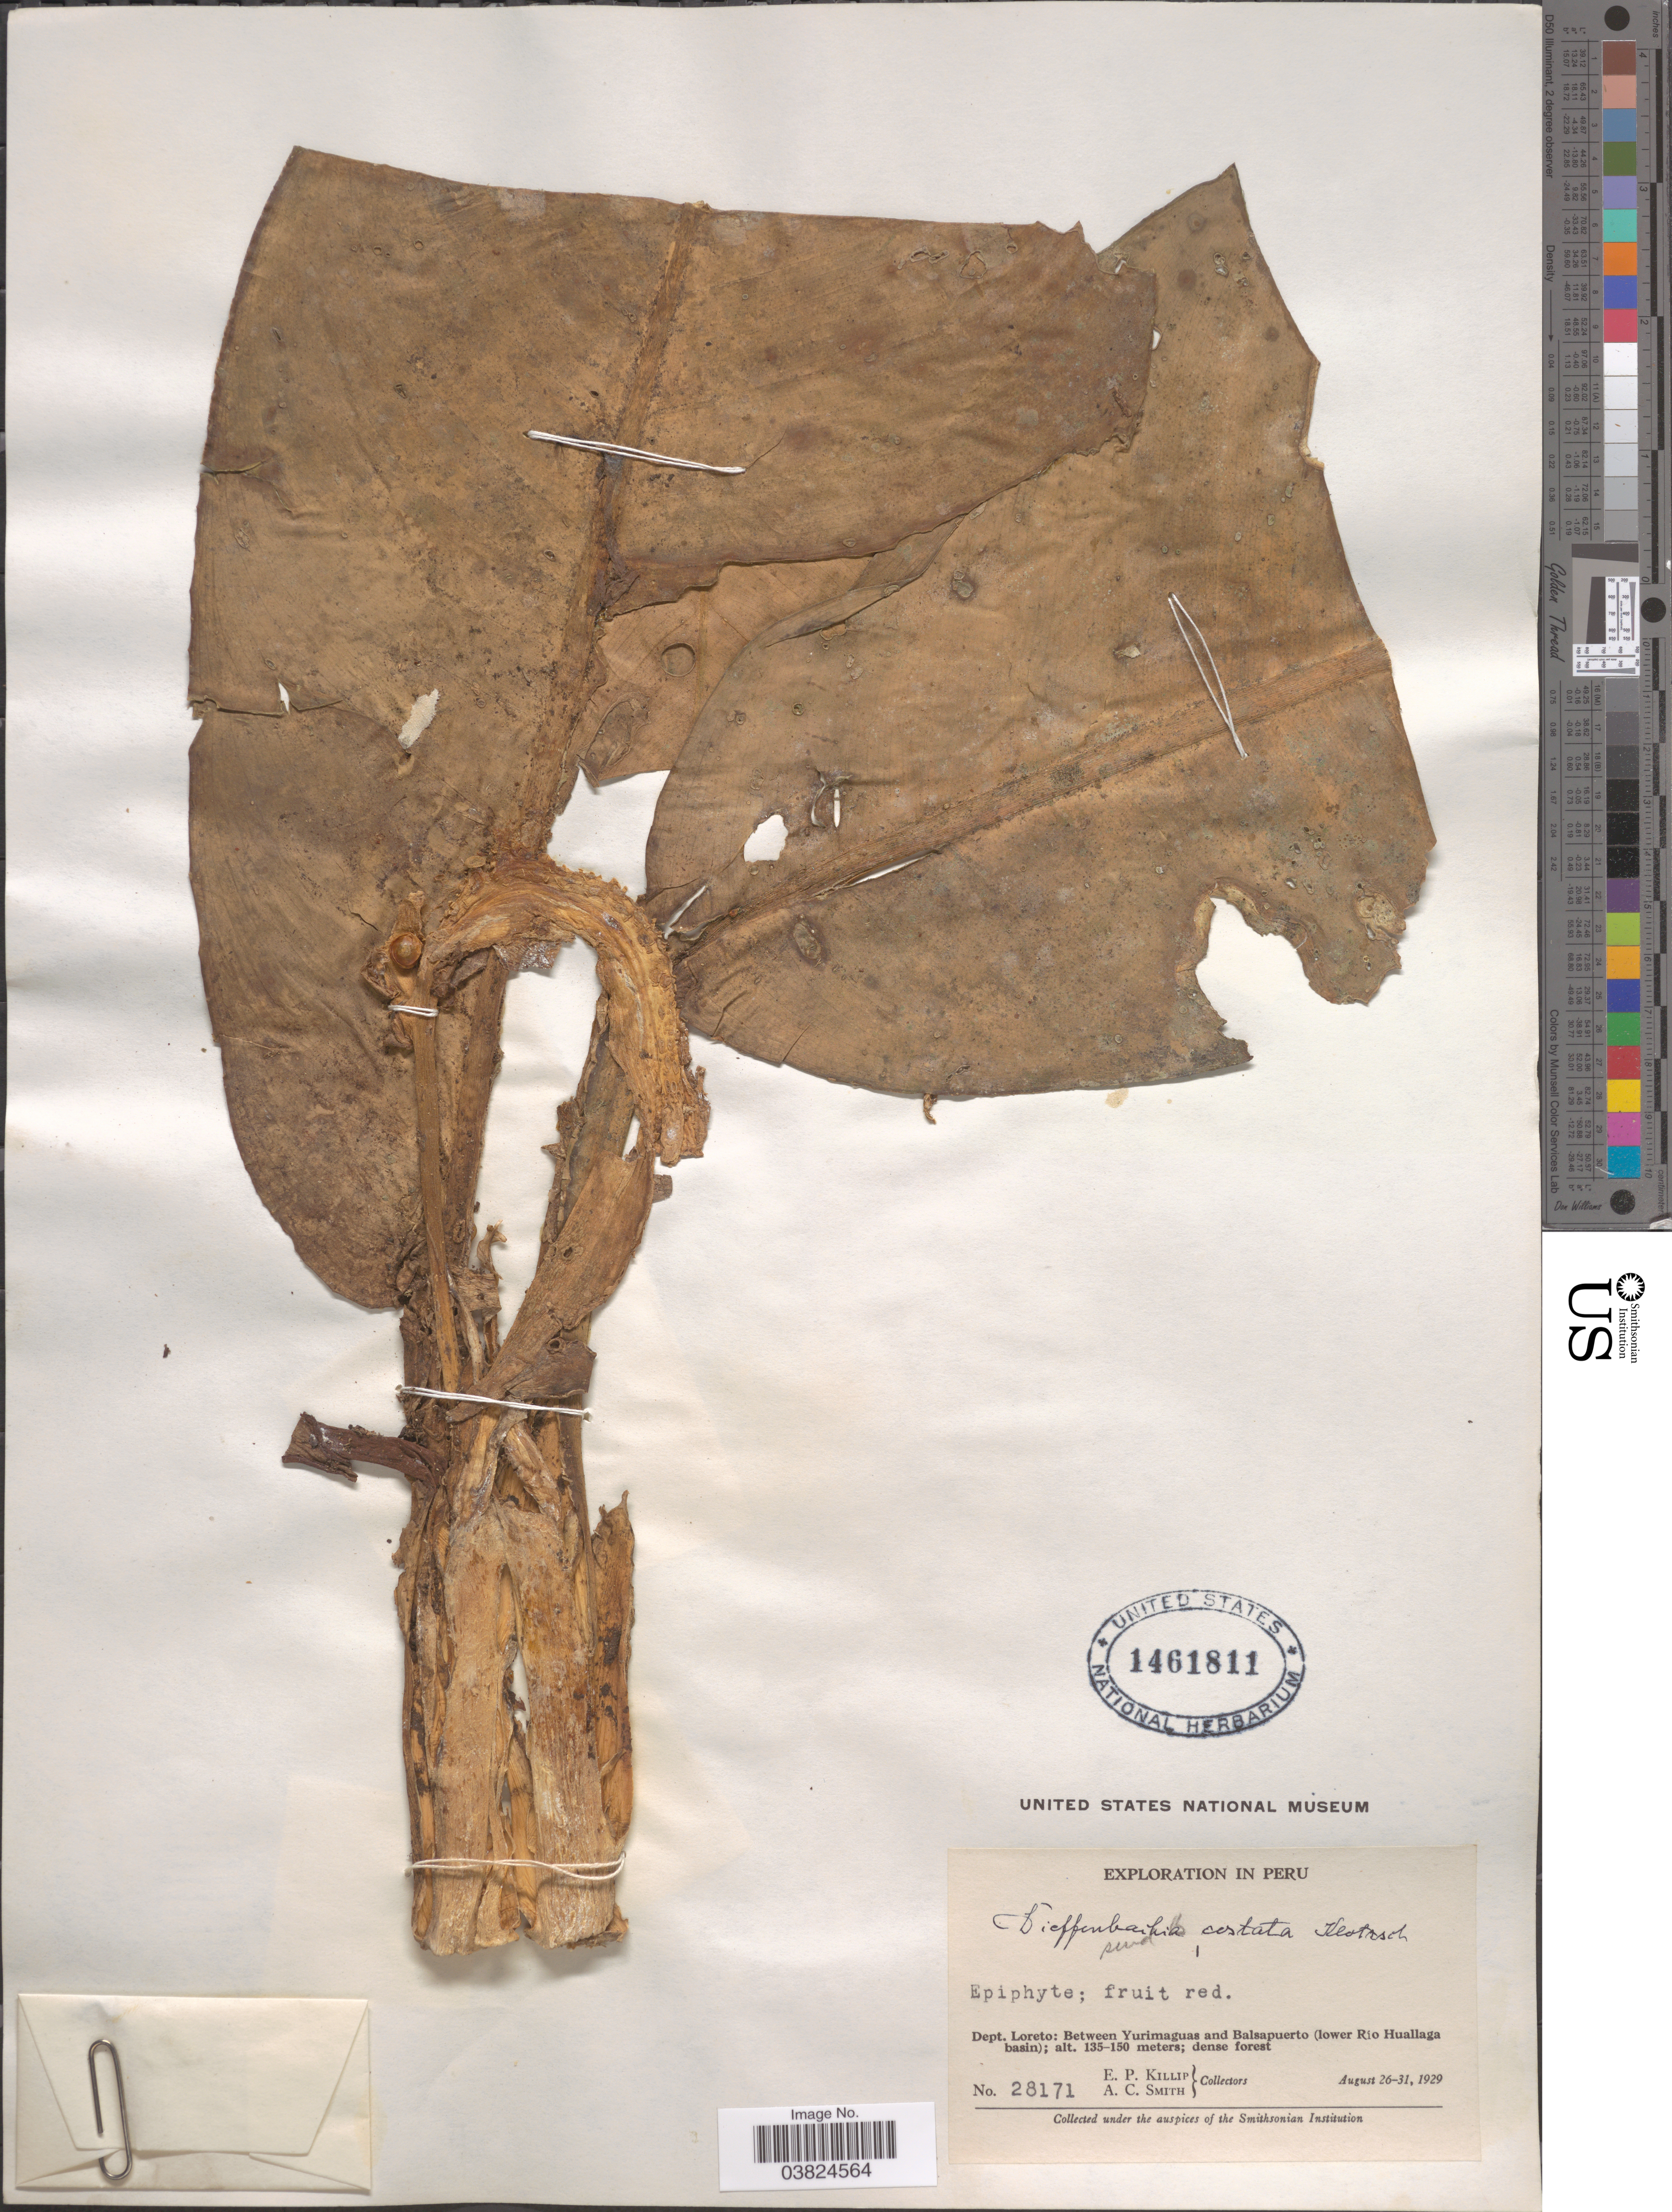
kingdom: Plantae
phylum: Tracheophyta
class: Liliopsida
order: Alismatales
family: Araceae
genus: Dieffenbachia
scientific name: Dieffenbachia costata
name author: Klotzsch ex Schott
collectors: E. P. Killip & A. C. Smith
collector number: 28171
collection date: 1929-08-26/1929-08-31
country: Peru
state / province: Loreto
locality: Dept. Loreto: Between Yurimaguas and Balsapuerto (lower Rio Huallaga basin).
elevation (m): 135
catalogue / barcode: US 1461811